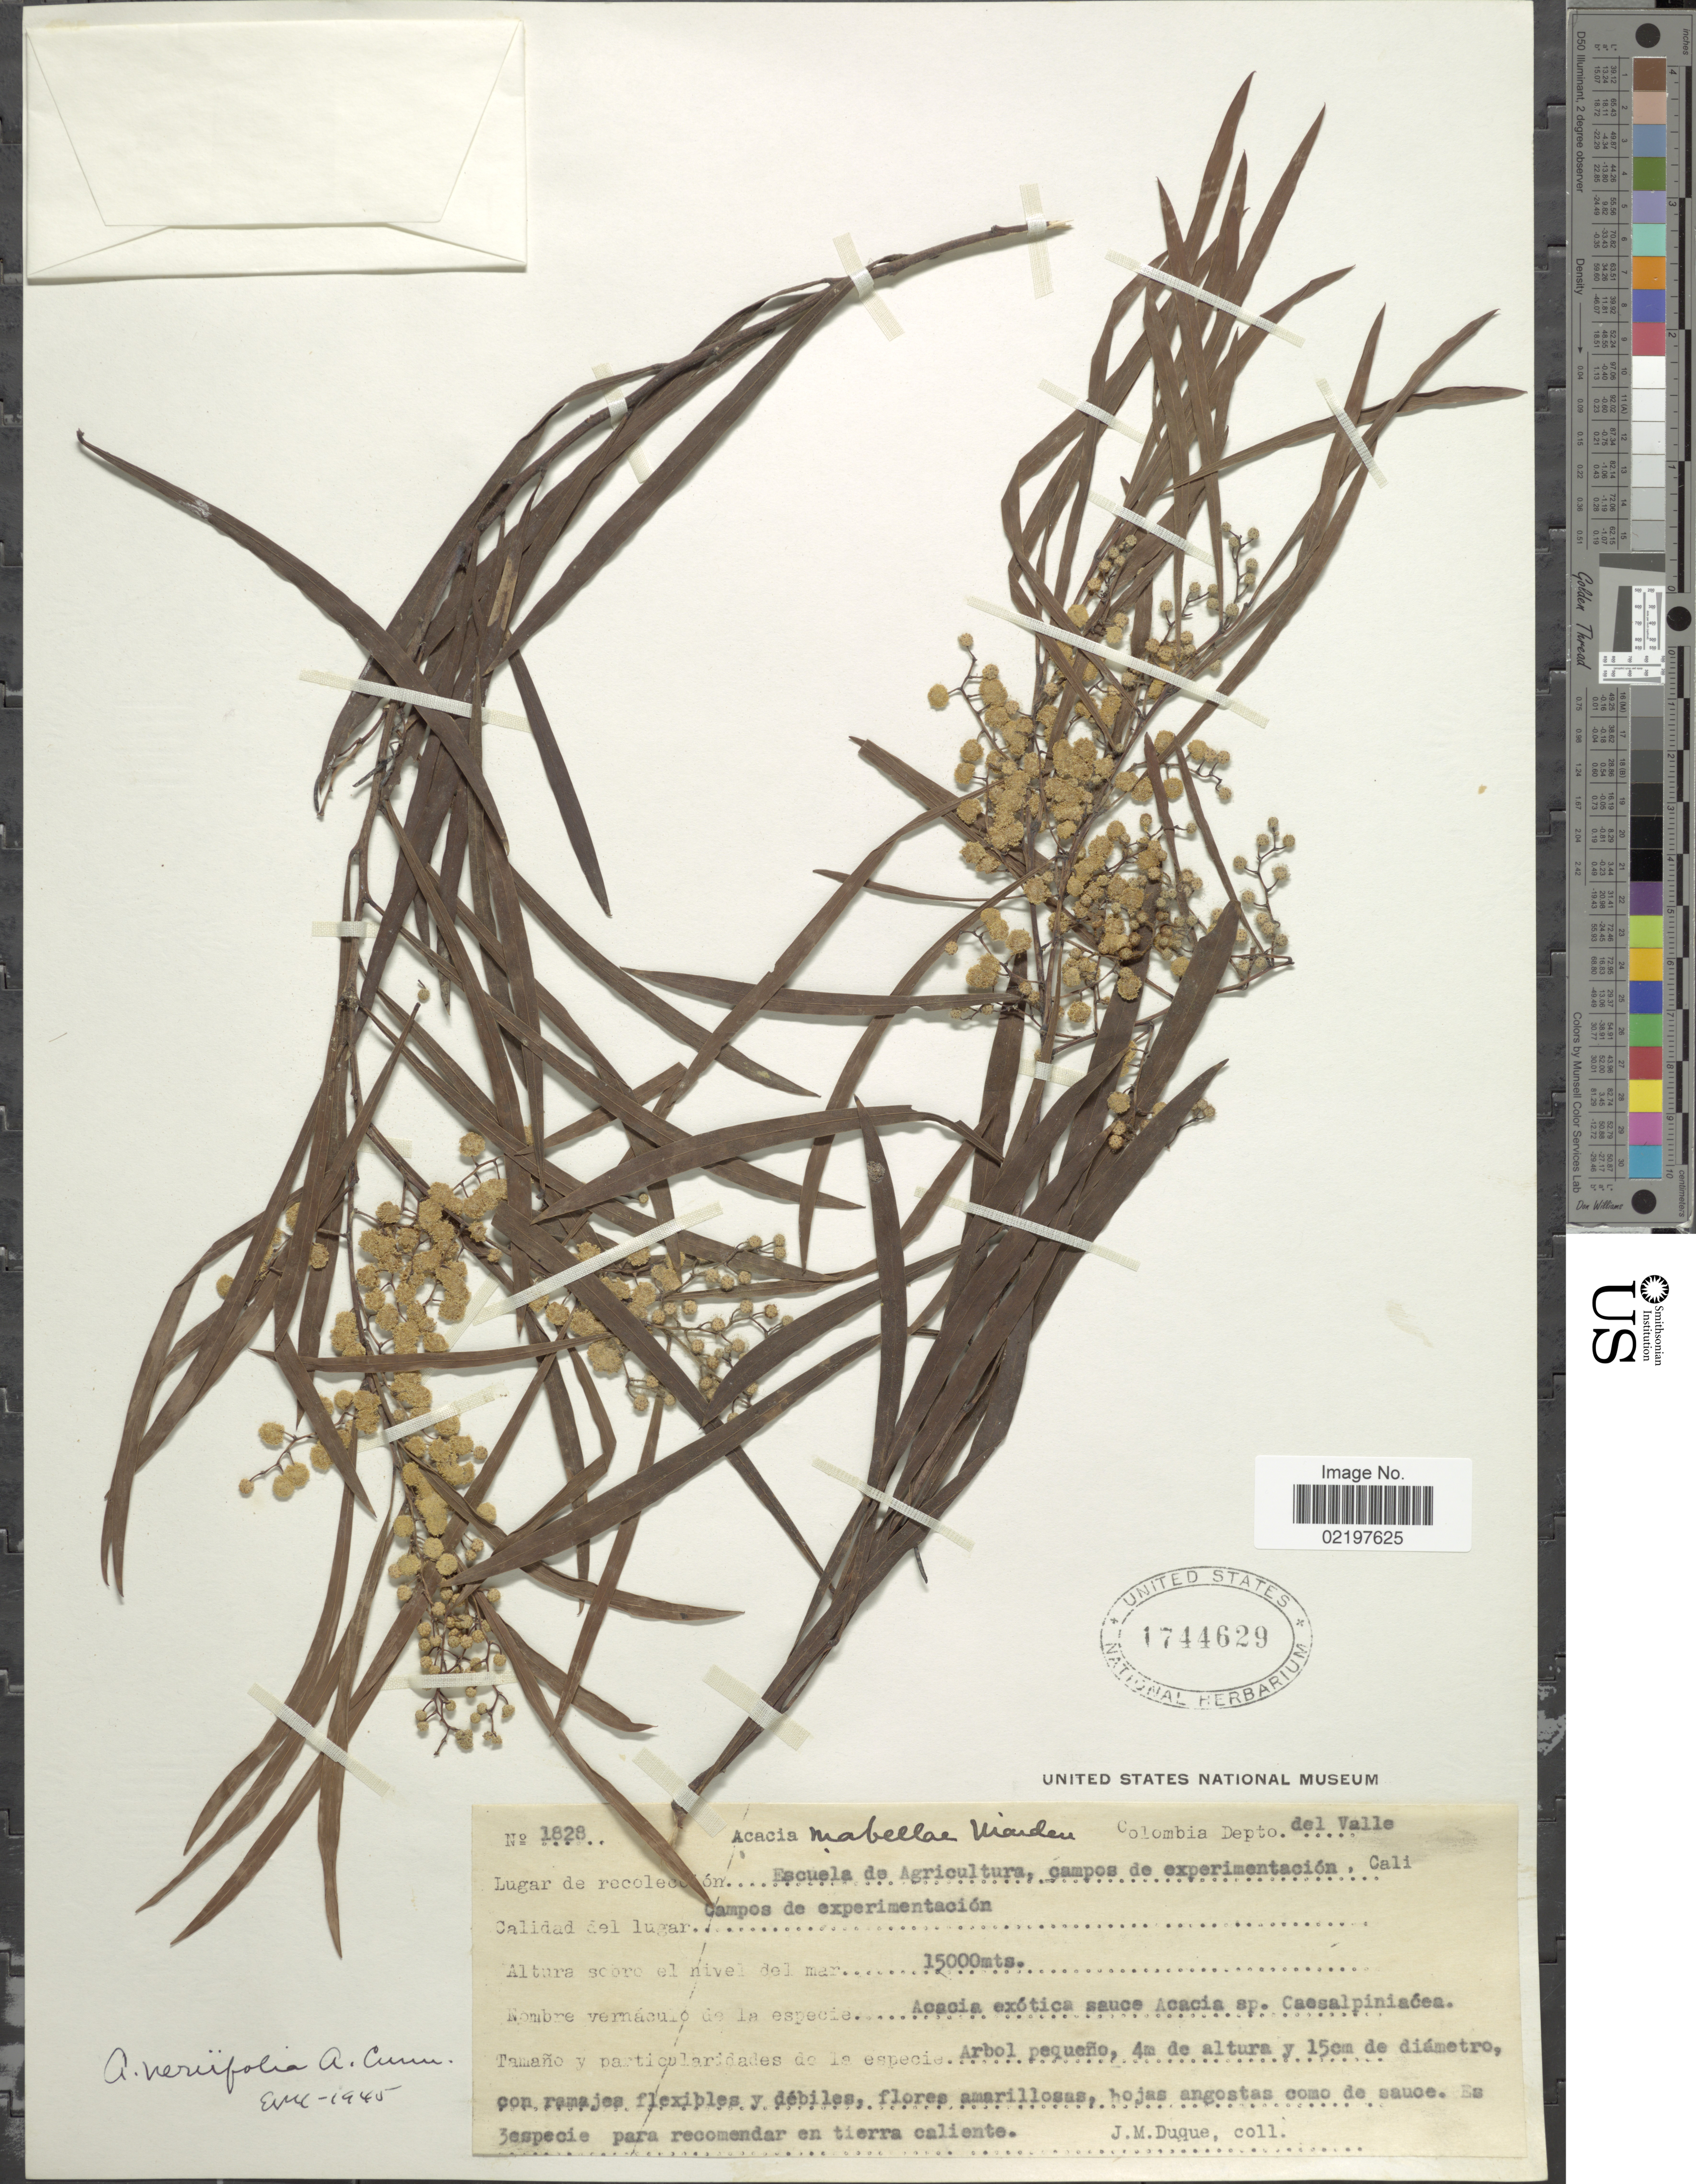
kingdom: Plantae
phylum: Tracheophyta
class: Magnoliopsida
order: Fabales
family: Fabaceae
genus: Acacia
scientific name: Acacia neriifolia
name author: A. Cunn. ex Benth.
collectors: J. Duque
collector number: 1828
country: Colombia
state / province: Valle del Cauca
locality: Colombia Depto. del valle, Escuela de Agricultura, campos de experimentacion, Cali Campos de experimentacion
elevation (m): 15000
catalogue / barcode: US 1744629